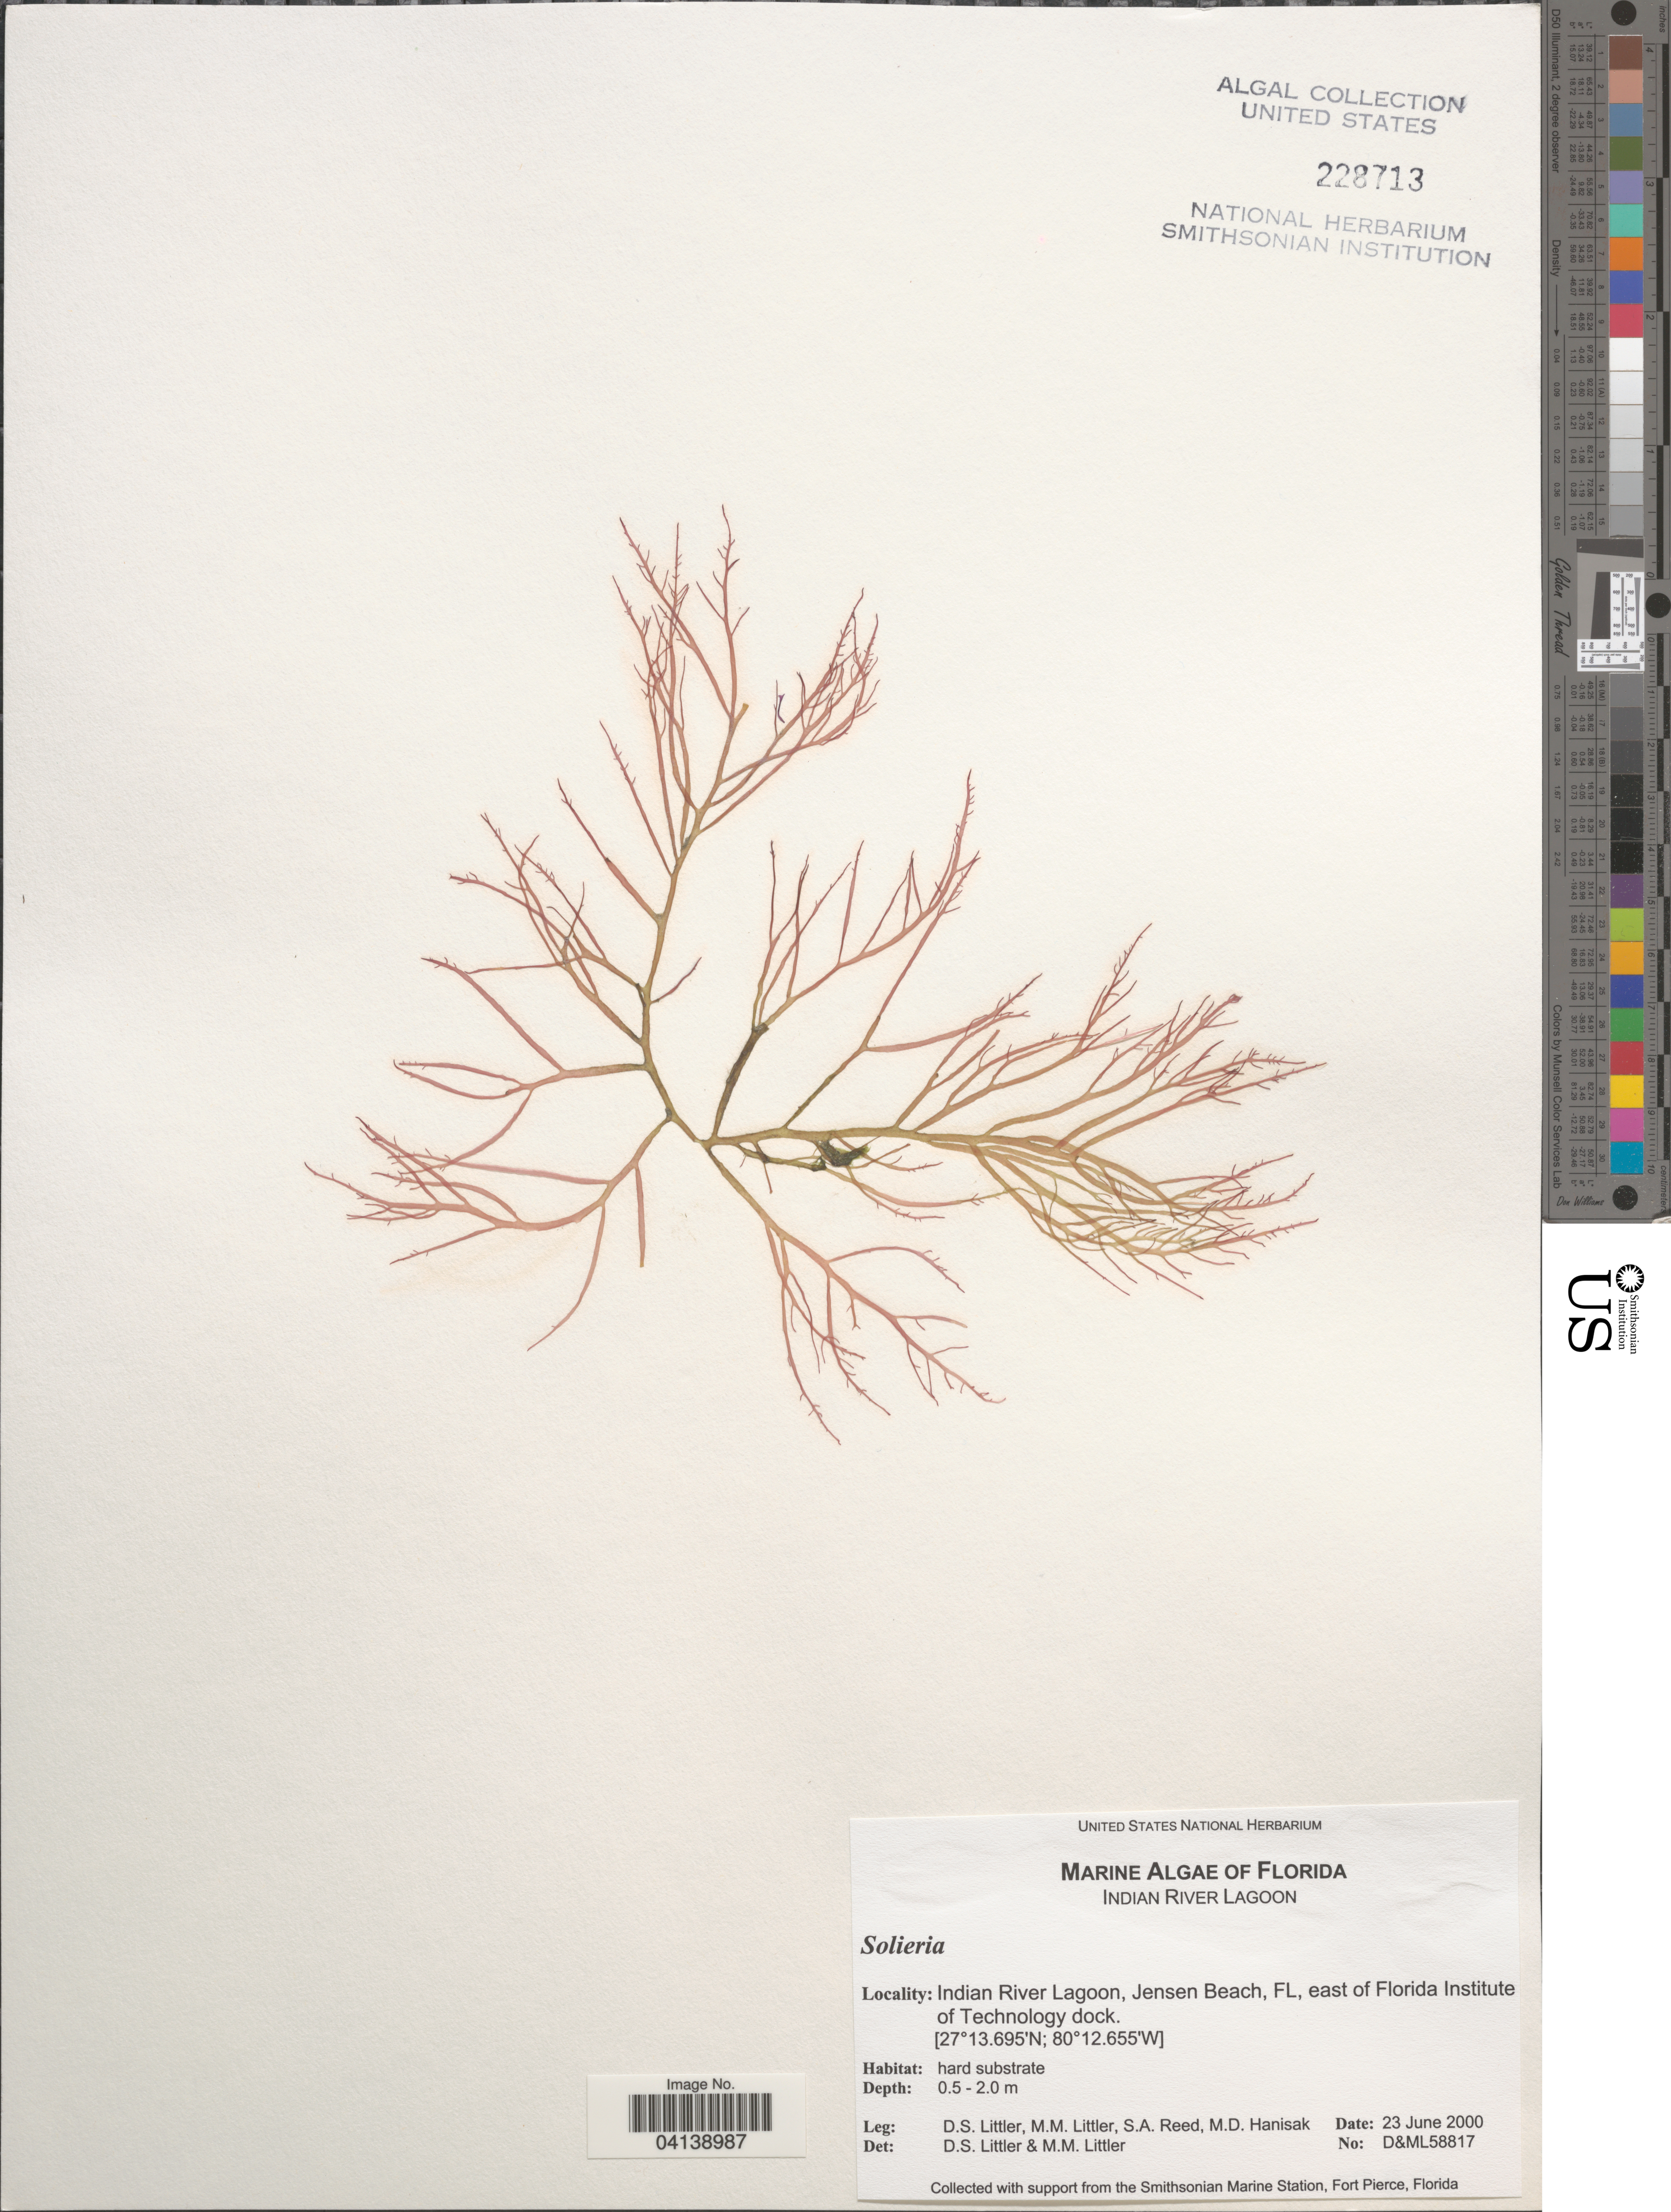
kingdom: Plantae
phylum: Rhodophyta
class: Florideophyceae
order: Gigartinales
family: Solieriaceae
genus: Solieria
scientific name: Solieria sp.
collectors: D. S. Littler, S. Reed & M. Hanisak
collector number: D&ML58817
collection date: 2000-06-23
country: United States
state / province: Florida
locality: Indian River Lagoon, Jensen Beach, east of Florida Institute of Technology dock.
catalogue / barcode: US 228713